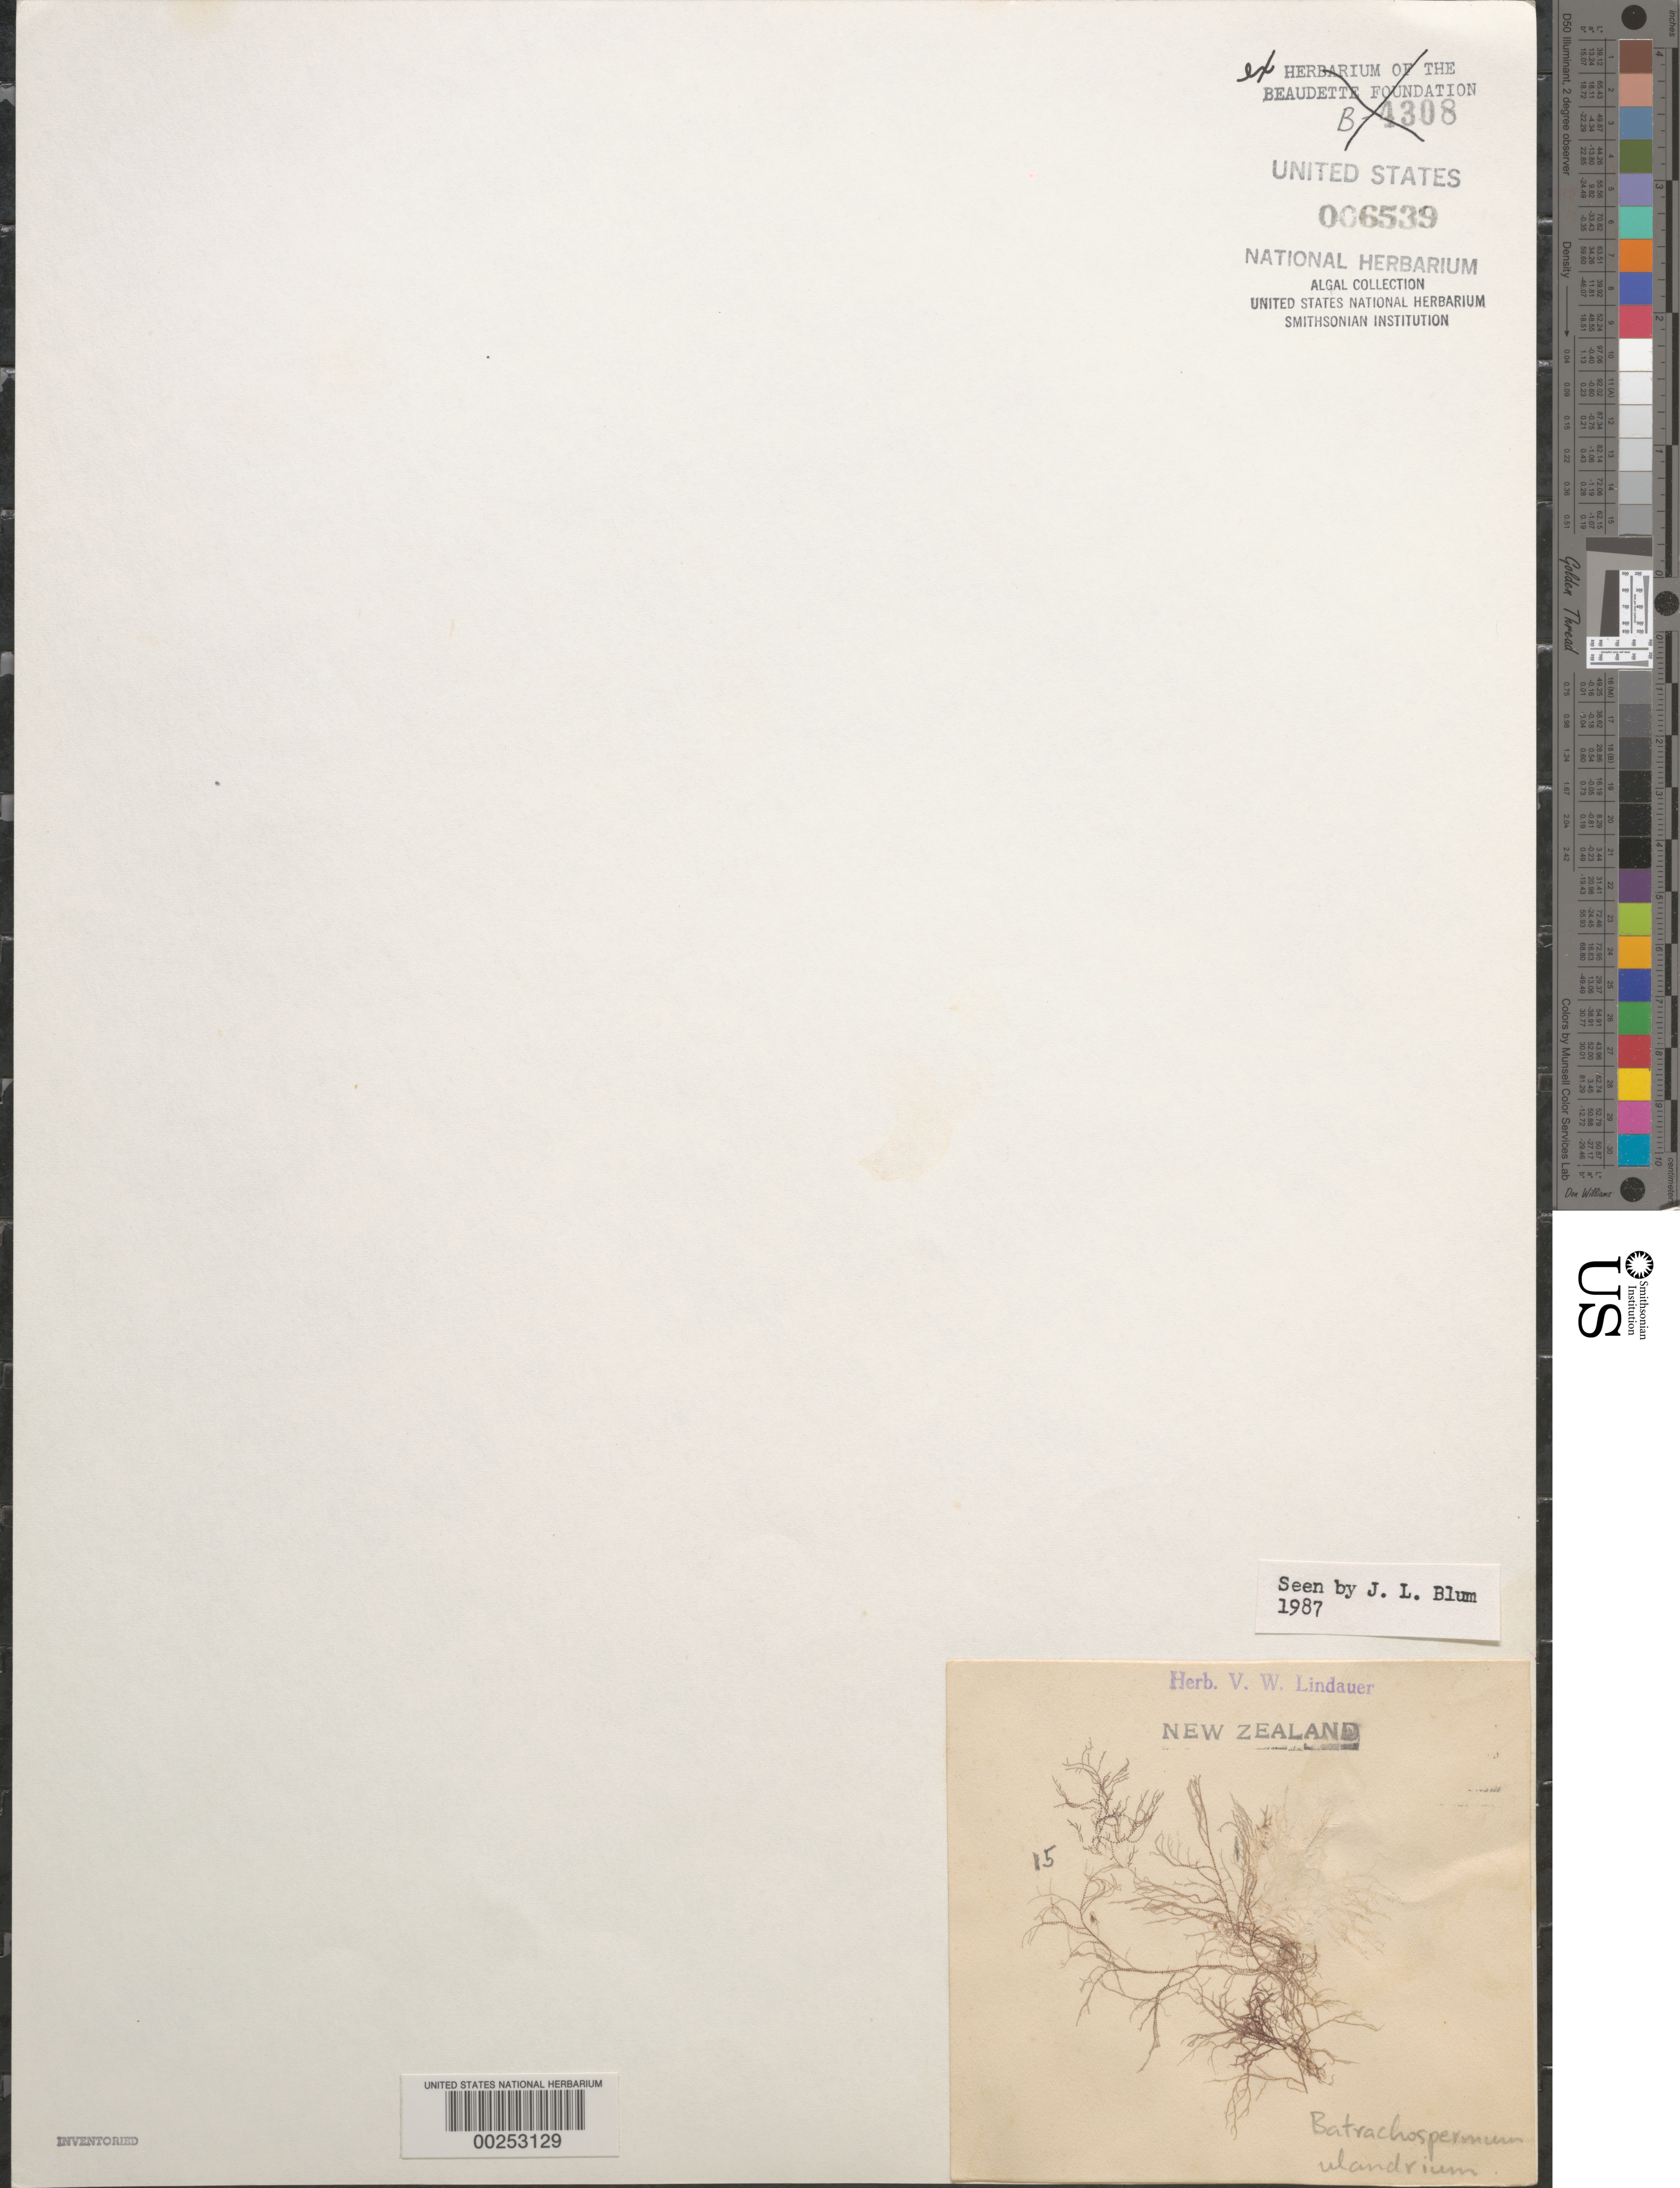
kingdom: Plantae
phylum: Rhodophyta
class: Florideophyceae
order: Batrachospermales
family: Batrachospermaceae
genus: Batrachospermum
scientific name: Batrachospermum ulandrium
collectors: V. Lindauer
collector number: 15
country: New Zealand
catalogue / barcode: US 6539